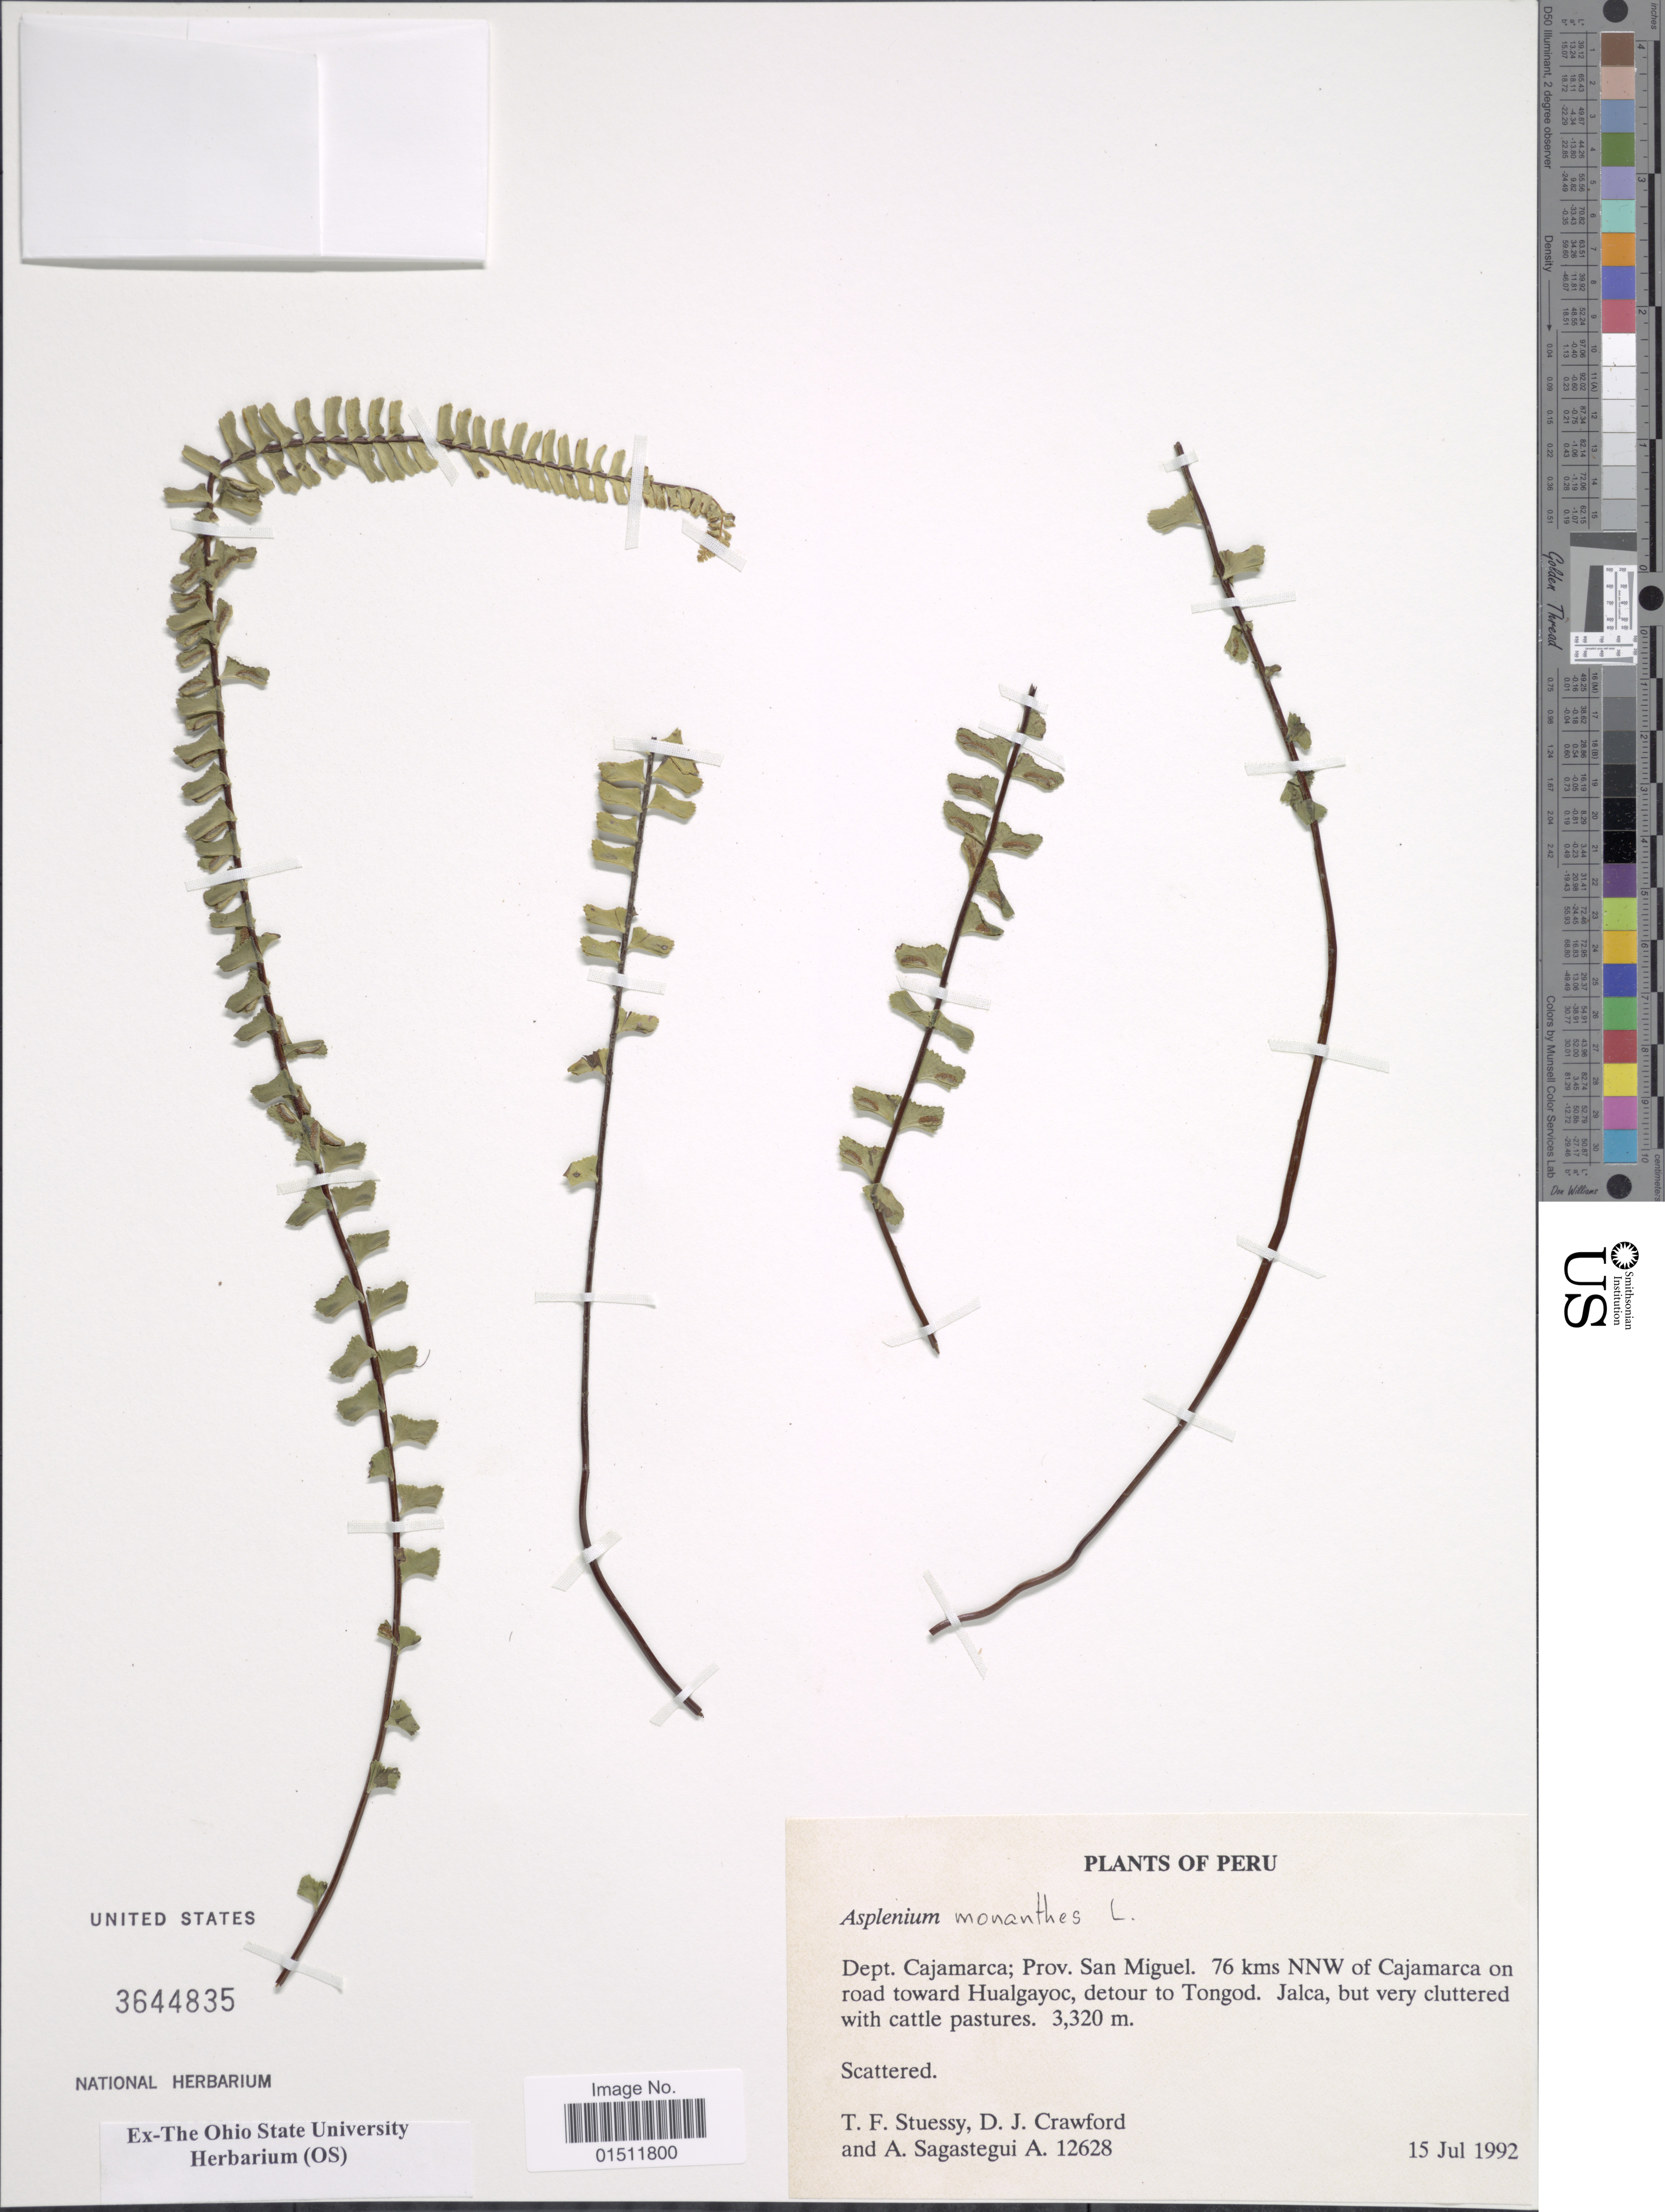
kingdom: Plantae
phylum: Tracheophyta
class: Polypodiopsida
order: Polypodiales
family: Aspleniaceae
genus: Asplenium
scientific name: Asplenium monanthes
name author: L.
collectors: T. Stuessy, D. Crawford & A. Sagástegui A.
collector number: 12628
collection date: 1992-07-15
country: Peru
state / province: Cajamarca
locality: Dept. Cajamarca; Prov. san Miguel, 76 kms NNW of Cajamarca on road toward Hualgayoc, detour to Tongod, Jalca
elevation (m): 3320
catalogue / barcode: US 3644835